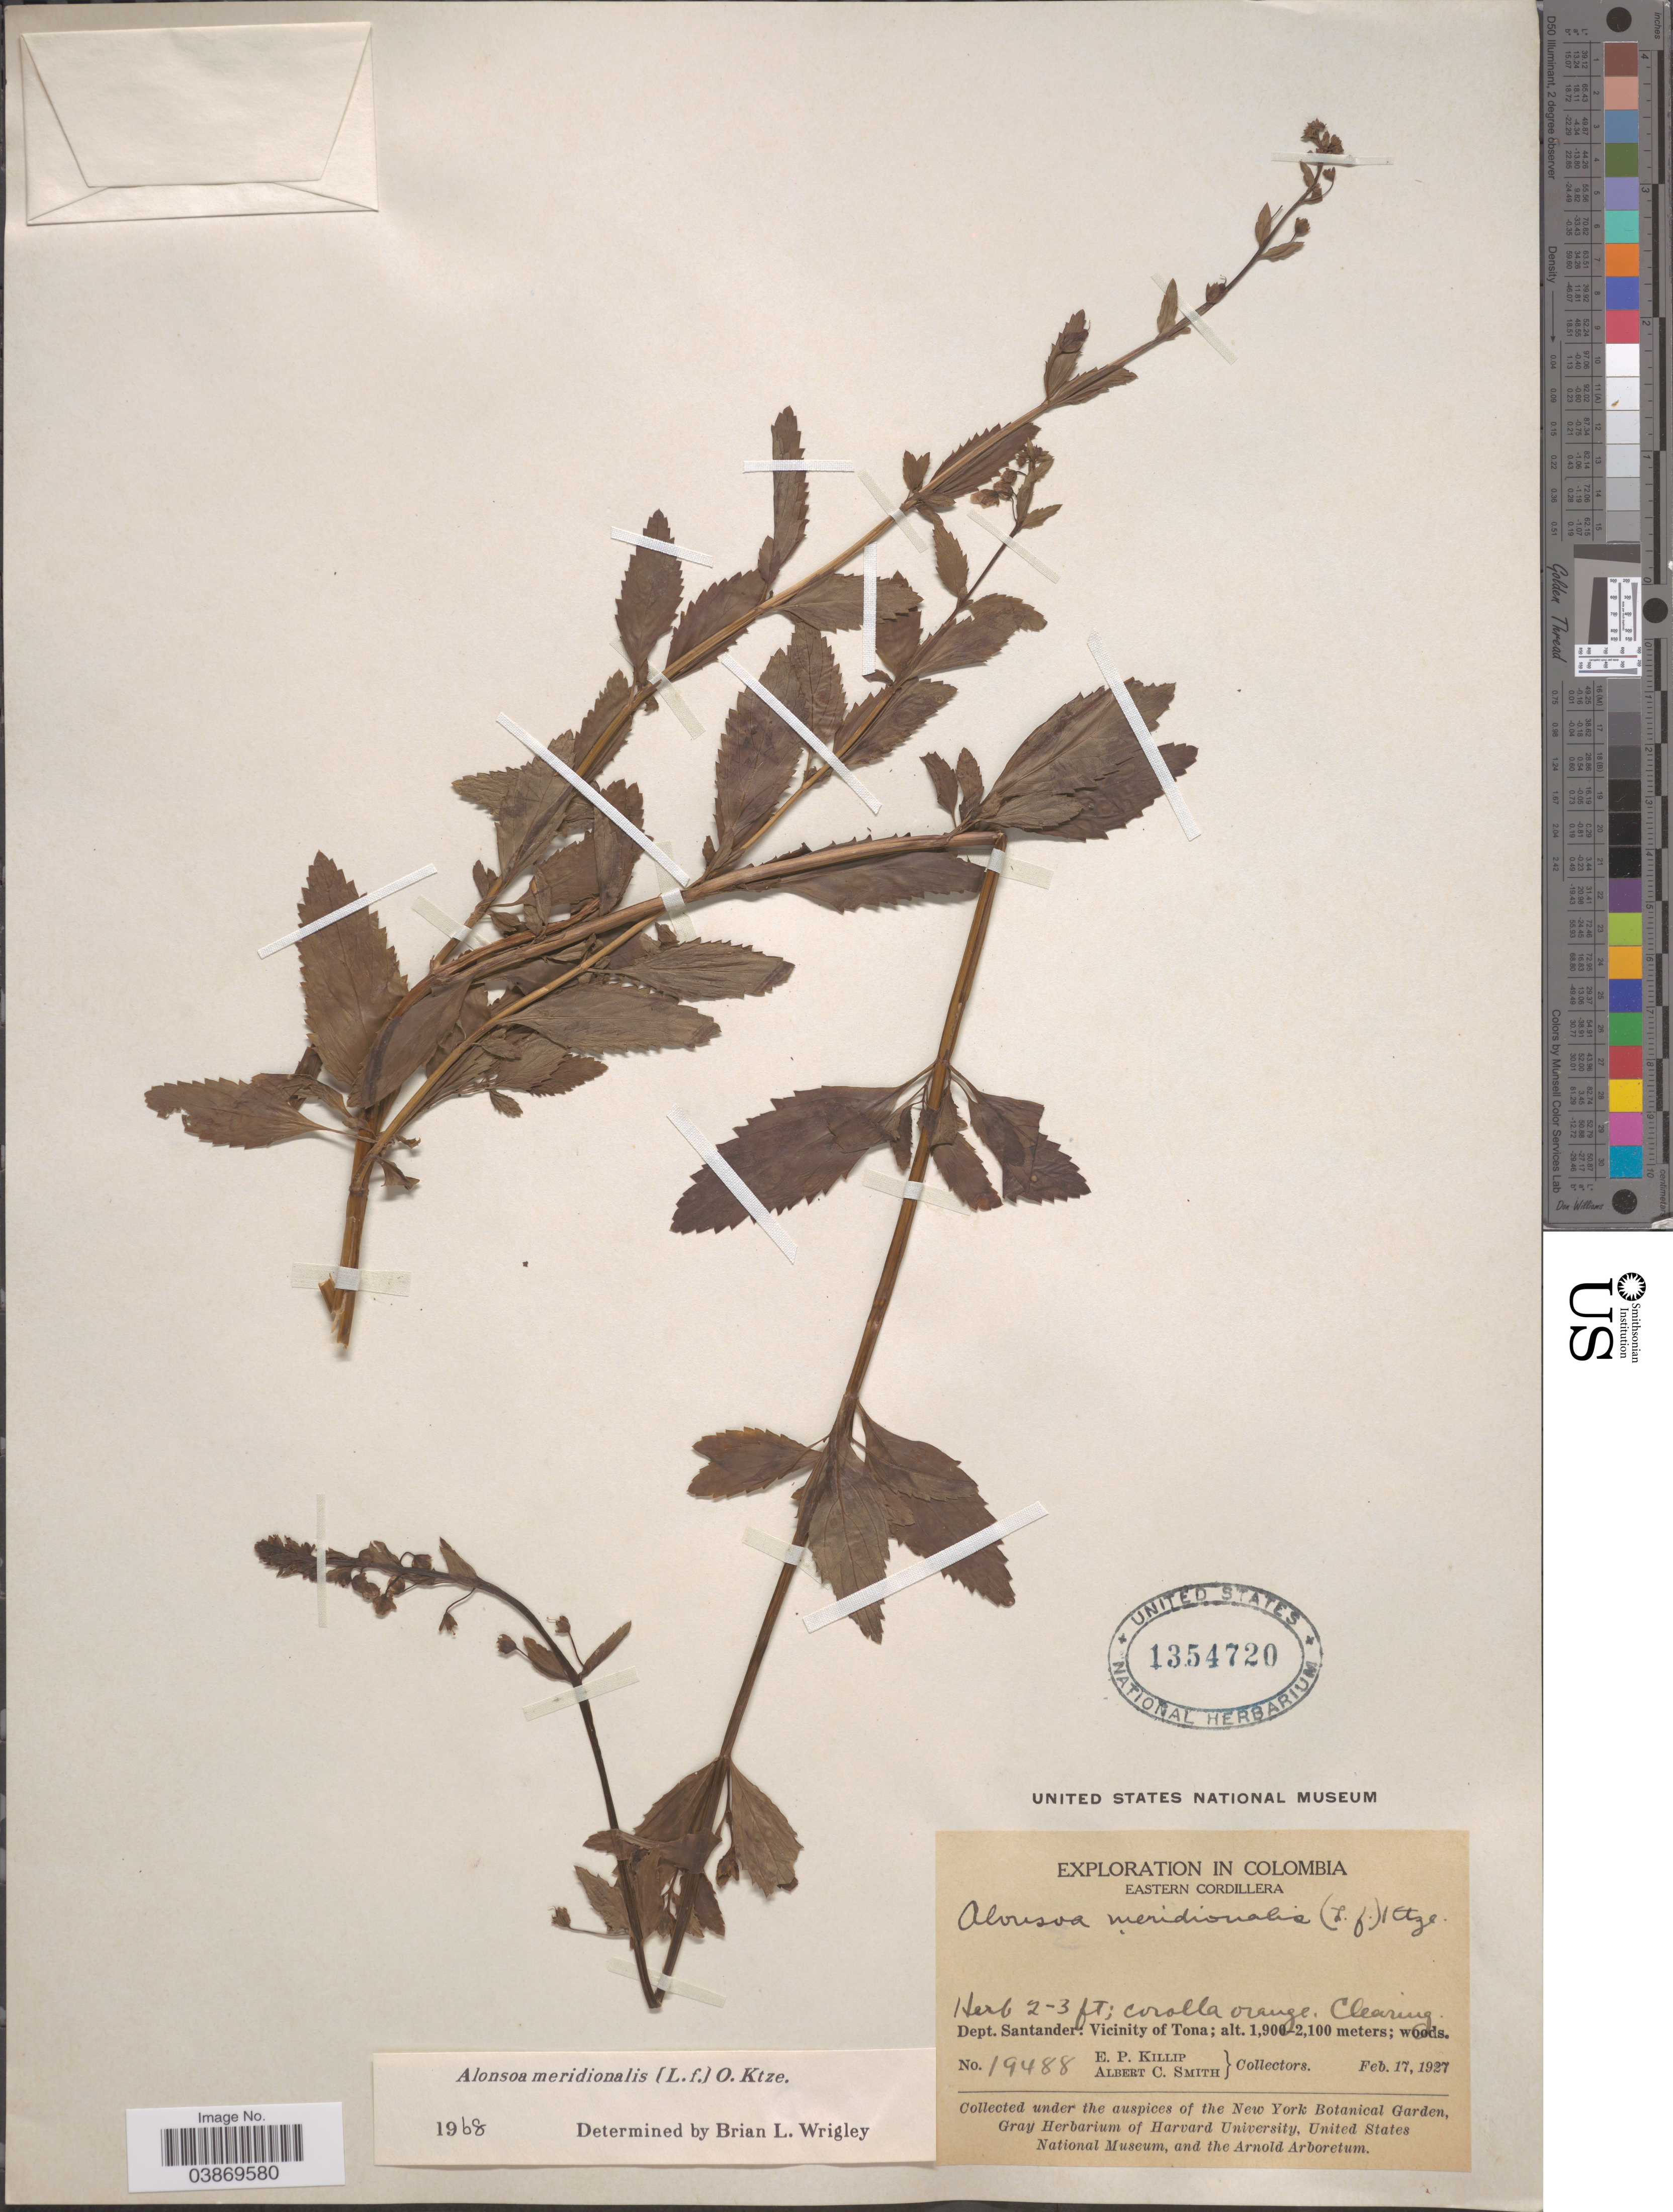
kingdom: Plantae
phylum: Tracheophyta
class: Magnoliopsida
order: Lamiales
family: Scrophulariaceae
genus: Alonsoa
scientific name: Alonsoa meridionalis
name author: (L. f.) Kuntze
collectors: E. P. Killip & A. C. Smith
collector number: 19488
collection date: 1927-02-17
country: Colombia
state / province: Santander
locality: Eastern Cordillera. Dept. Santander: Vicinity of Tona.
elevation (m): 1900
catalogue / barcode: US 1354720